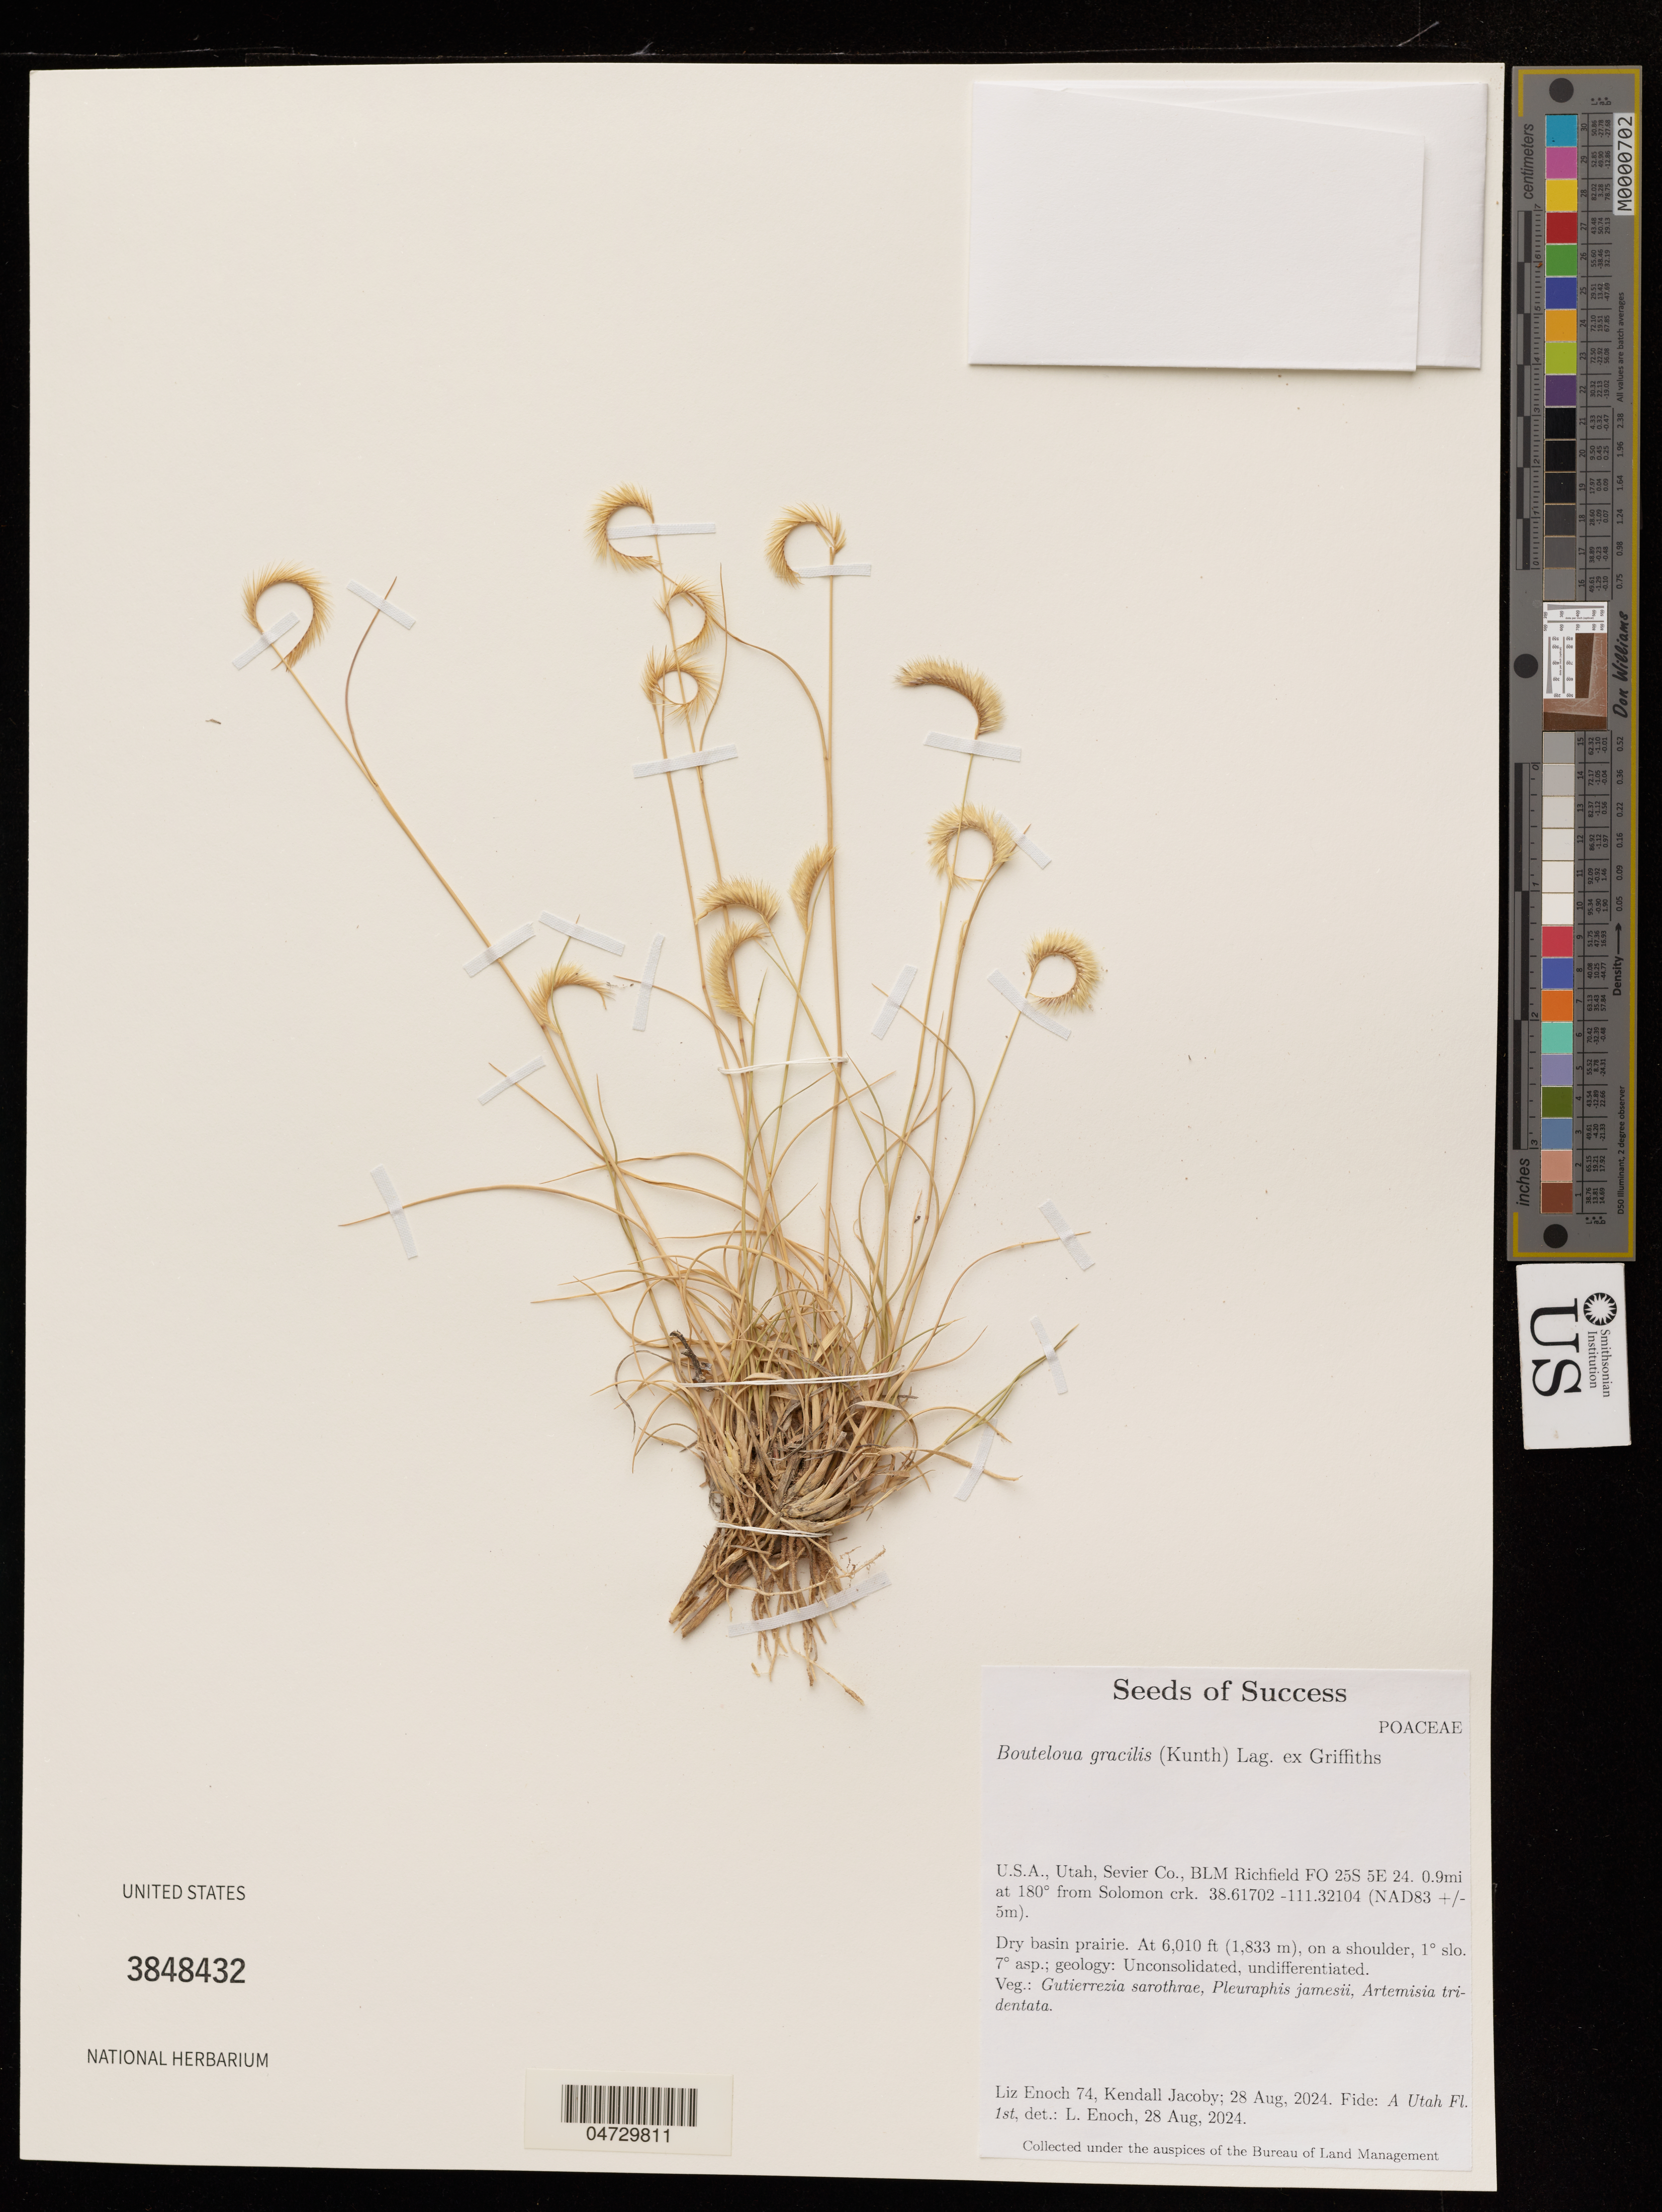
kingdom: Plantae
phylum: Tracheophyta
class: Liliopsida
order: Poales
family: Poaceae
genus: Bouteloua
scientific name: Bouteloua gracilis Vasey nom. rej.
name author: Vasey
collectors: L. Enoch & K. Jacoby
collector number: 74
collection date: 2024-08-28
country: United States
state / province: Utah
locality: Sevier Co., BLM Richfield FO 25S 5E 24. 0.9mi at 180° from Solomon crk. (NAD83 +/- 5m).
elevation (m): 1833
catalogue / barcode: US 3848432